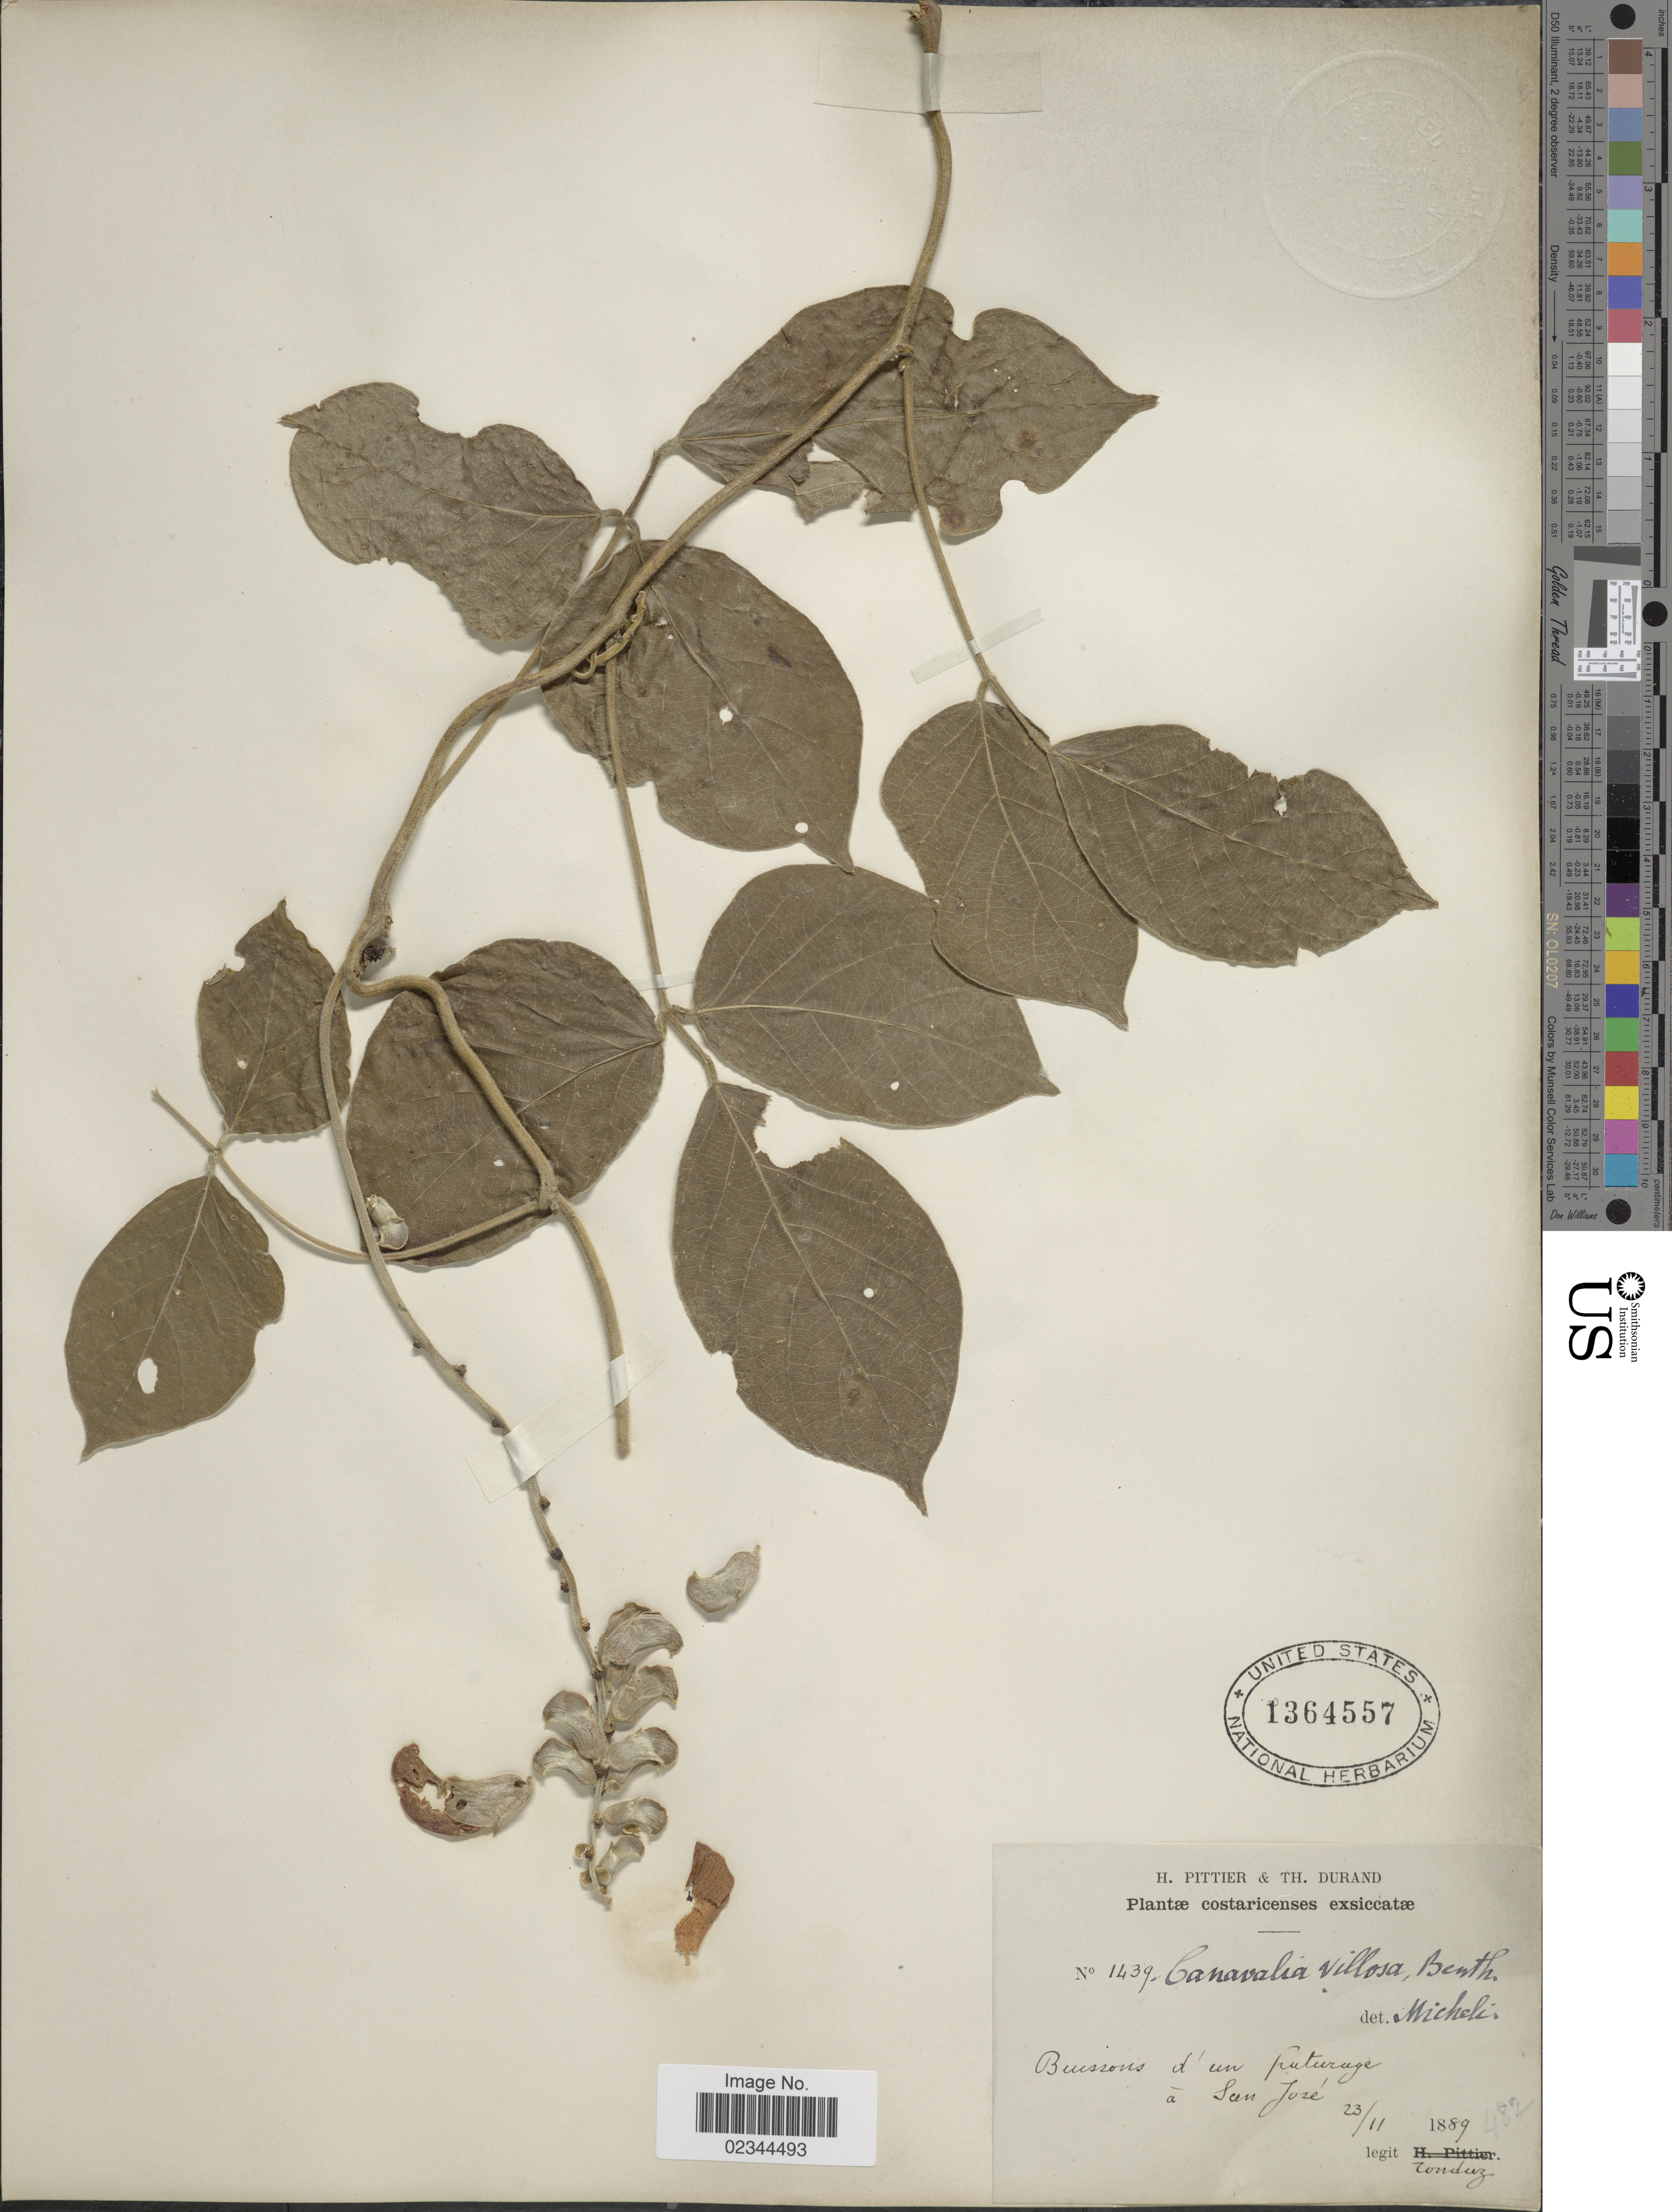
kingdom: Plantae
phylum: Tracheophyta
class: Magnoliopsida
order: Fabales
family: Fabaceae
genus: Canavalia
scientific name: Canavalia villosa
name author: Benth.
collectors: A. Tonduz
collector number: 1439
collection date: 1889-11-23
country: Costa Rica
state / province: San José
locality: Buissons d'un paturage a San Jose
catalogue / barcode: US 1364557